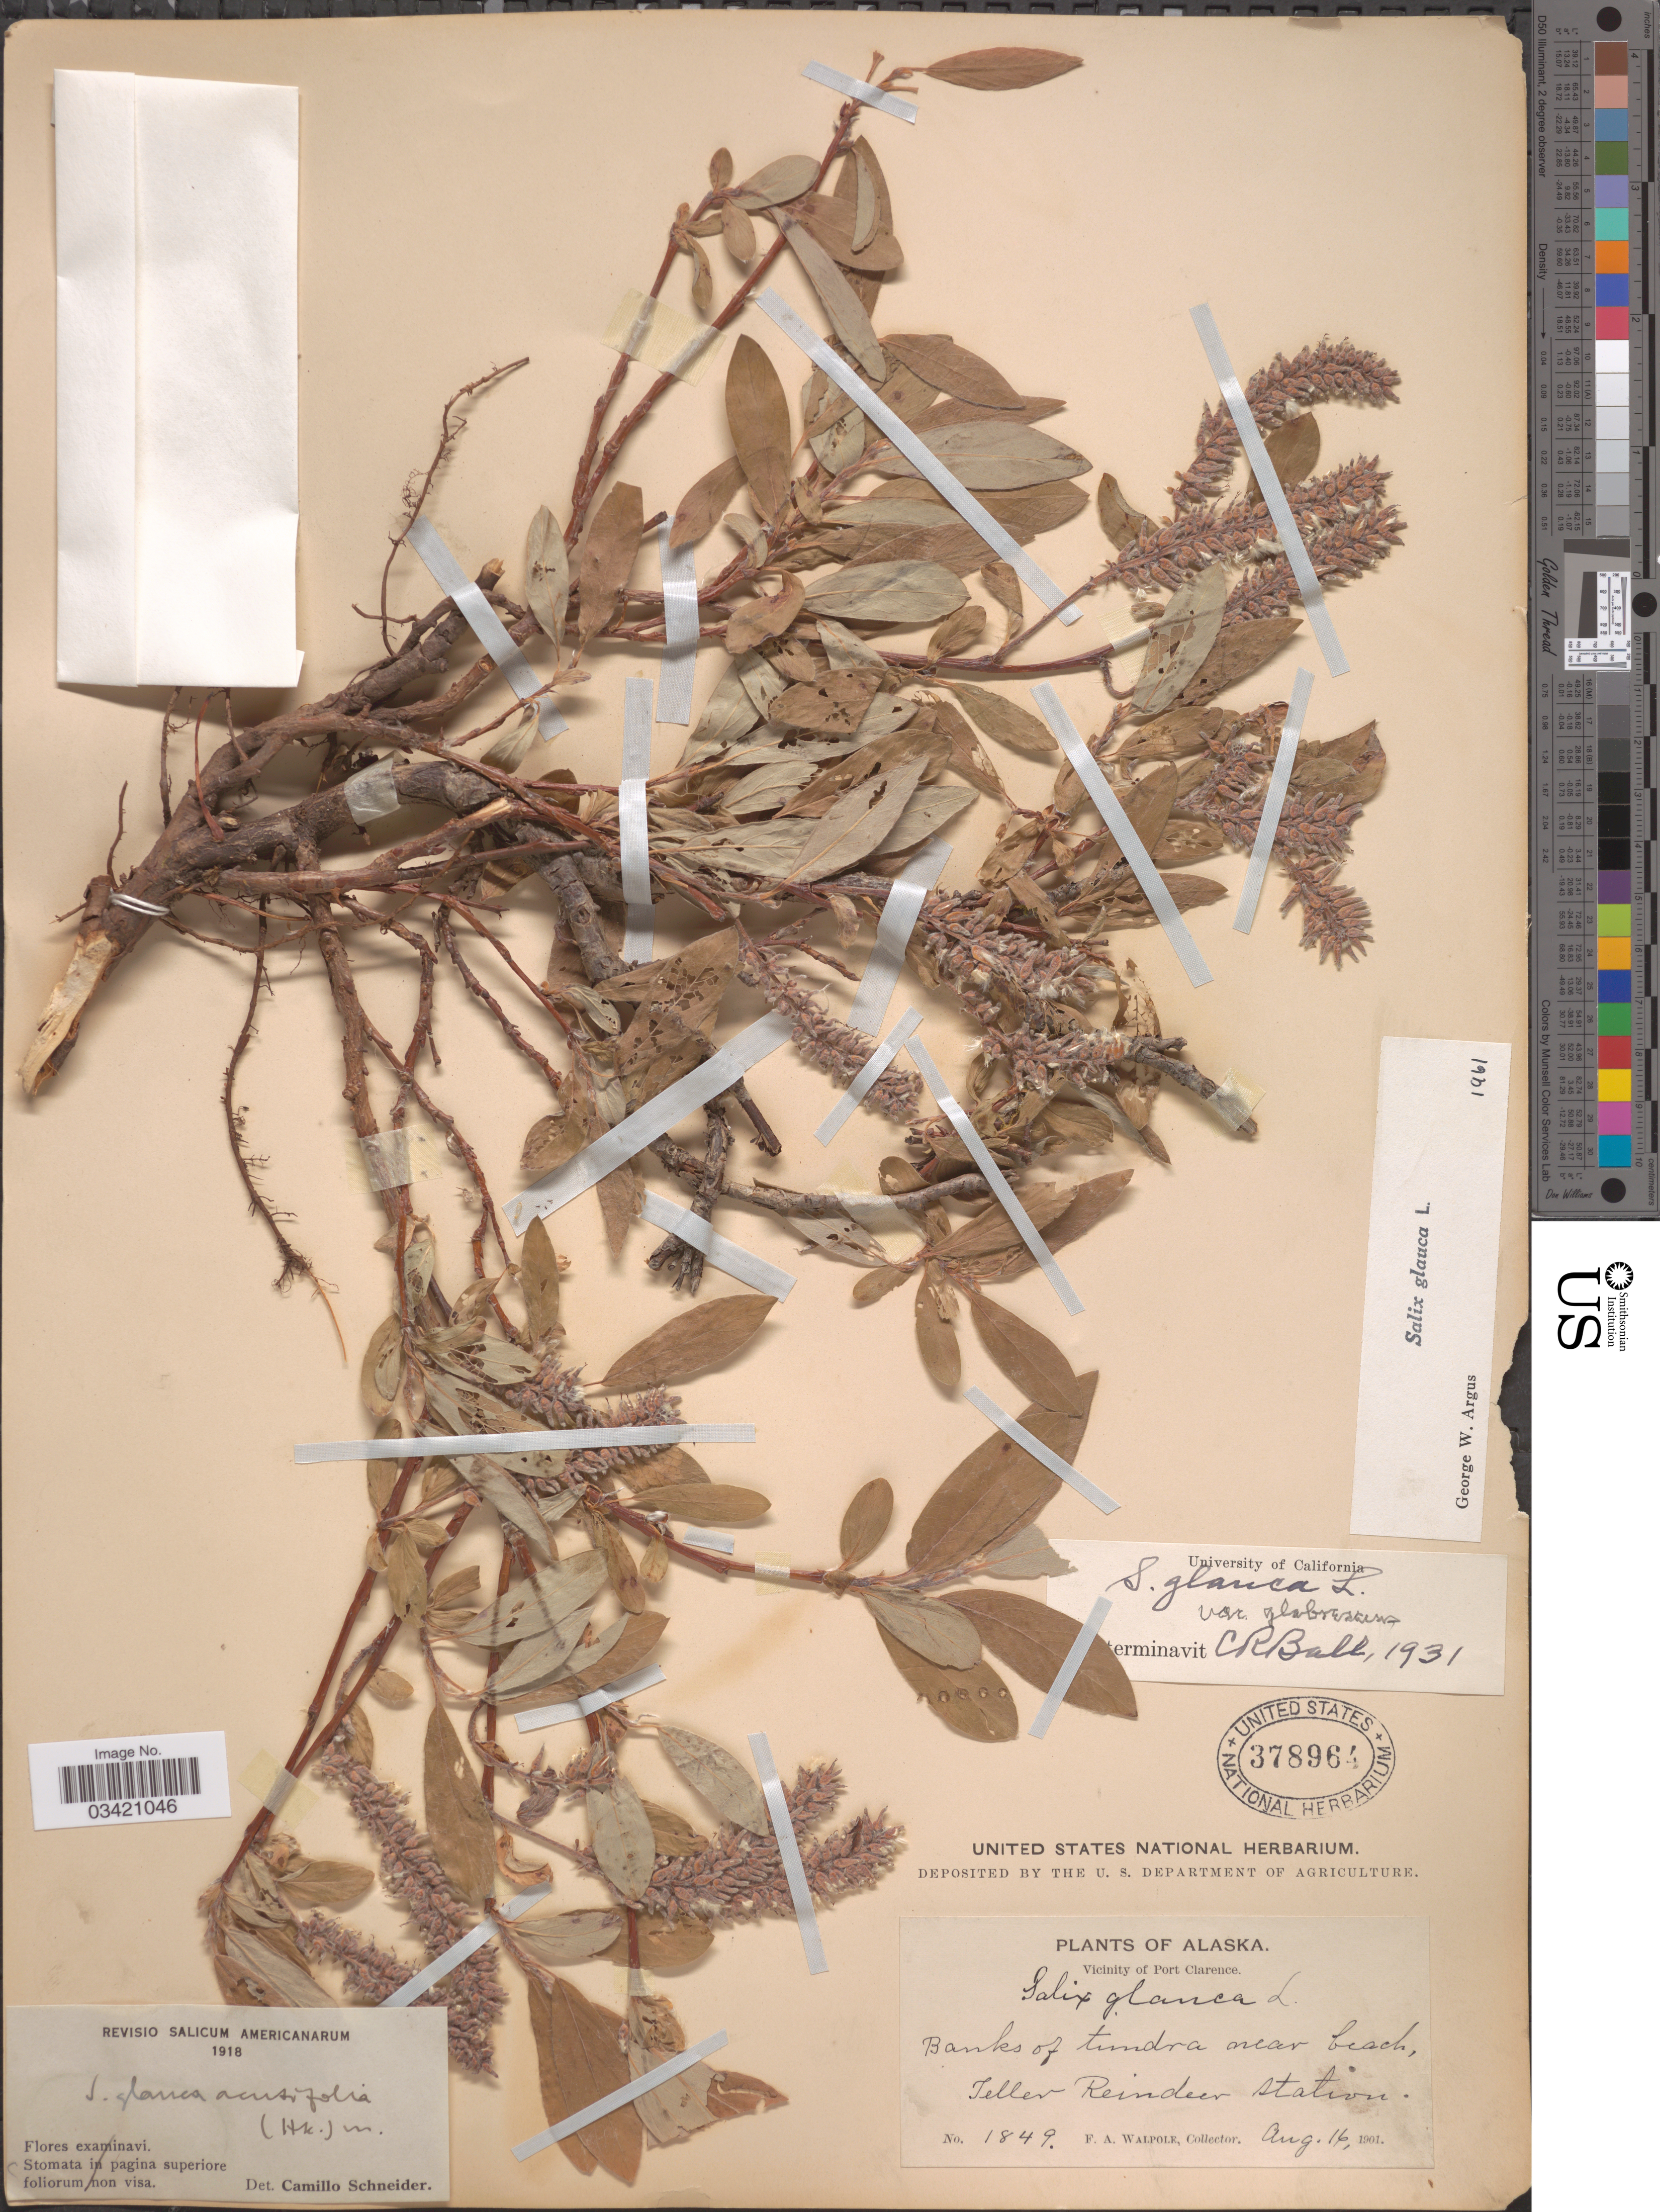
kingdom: Plantae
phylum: Tracheophyta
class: Magnoliopsida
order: Malpighiales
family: Salicaceae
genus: Salix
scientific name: Salix glauca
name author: L.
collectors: F. Walpole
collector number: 1849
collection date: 1901-08-16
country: United States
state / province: Alaska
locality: Vicinity of Port Clarence. Banks of tundra near beach, Teller Reindeer Station.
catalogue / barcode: US 378964